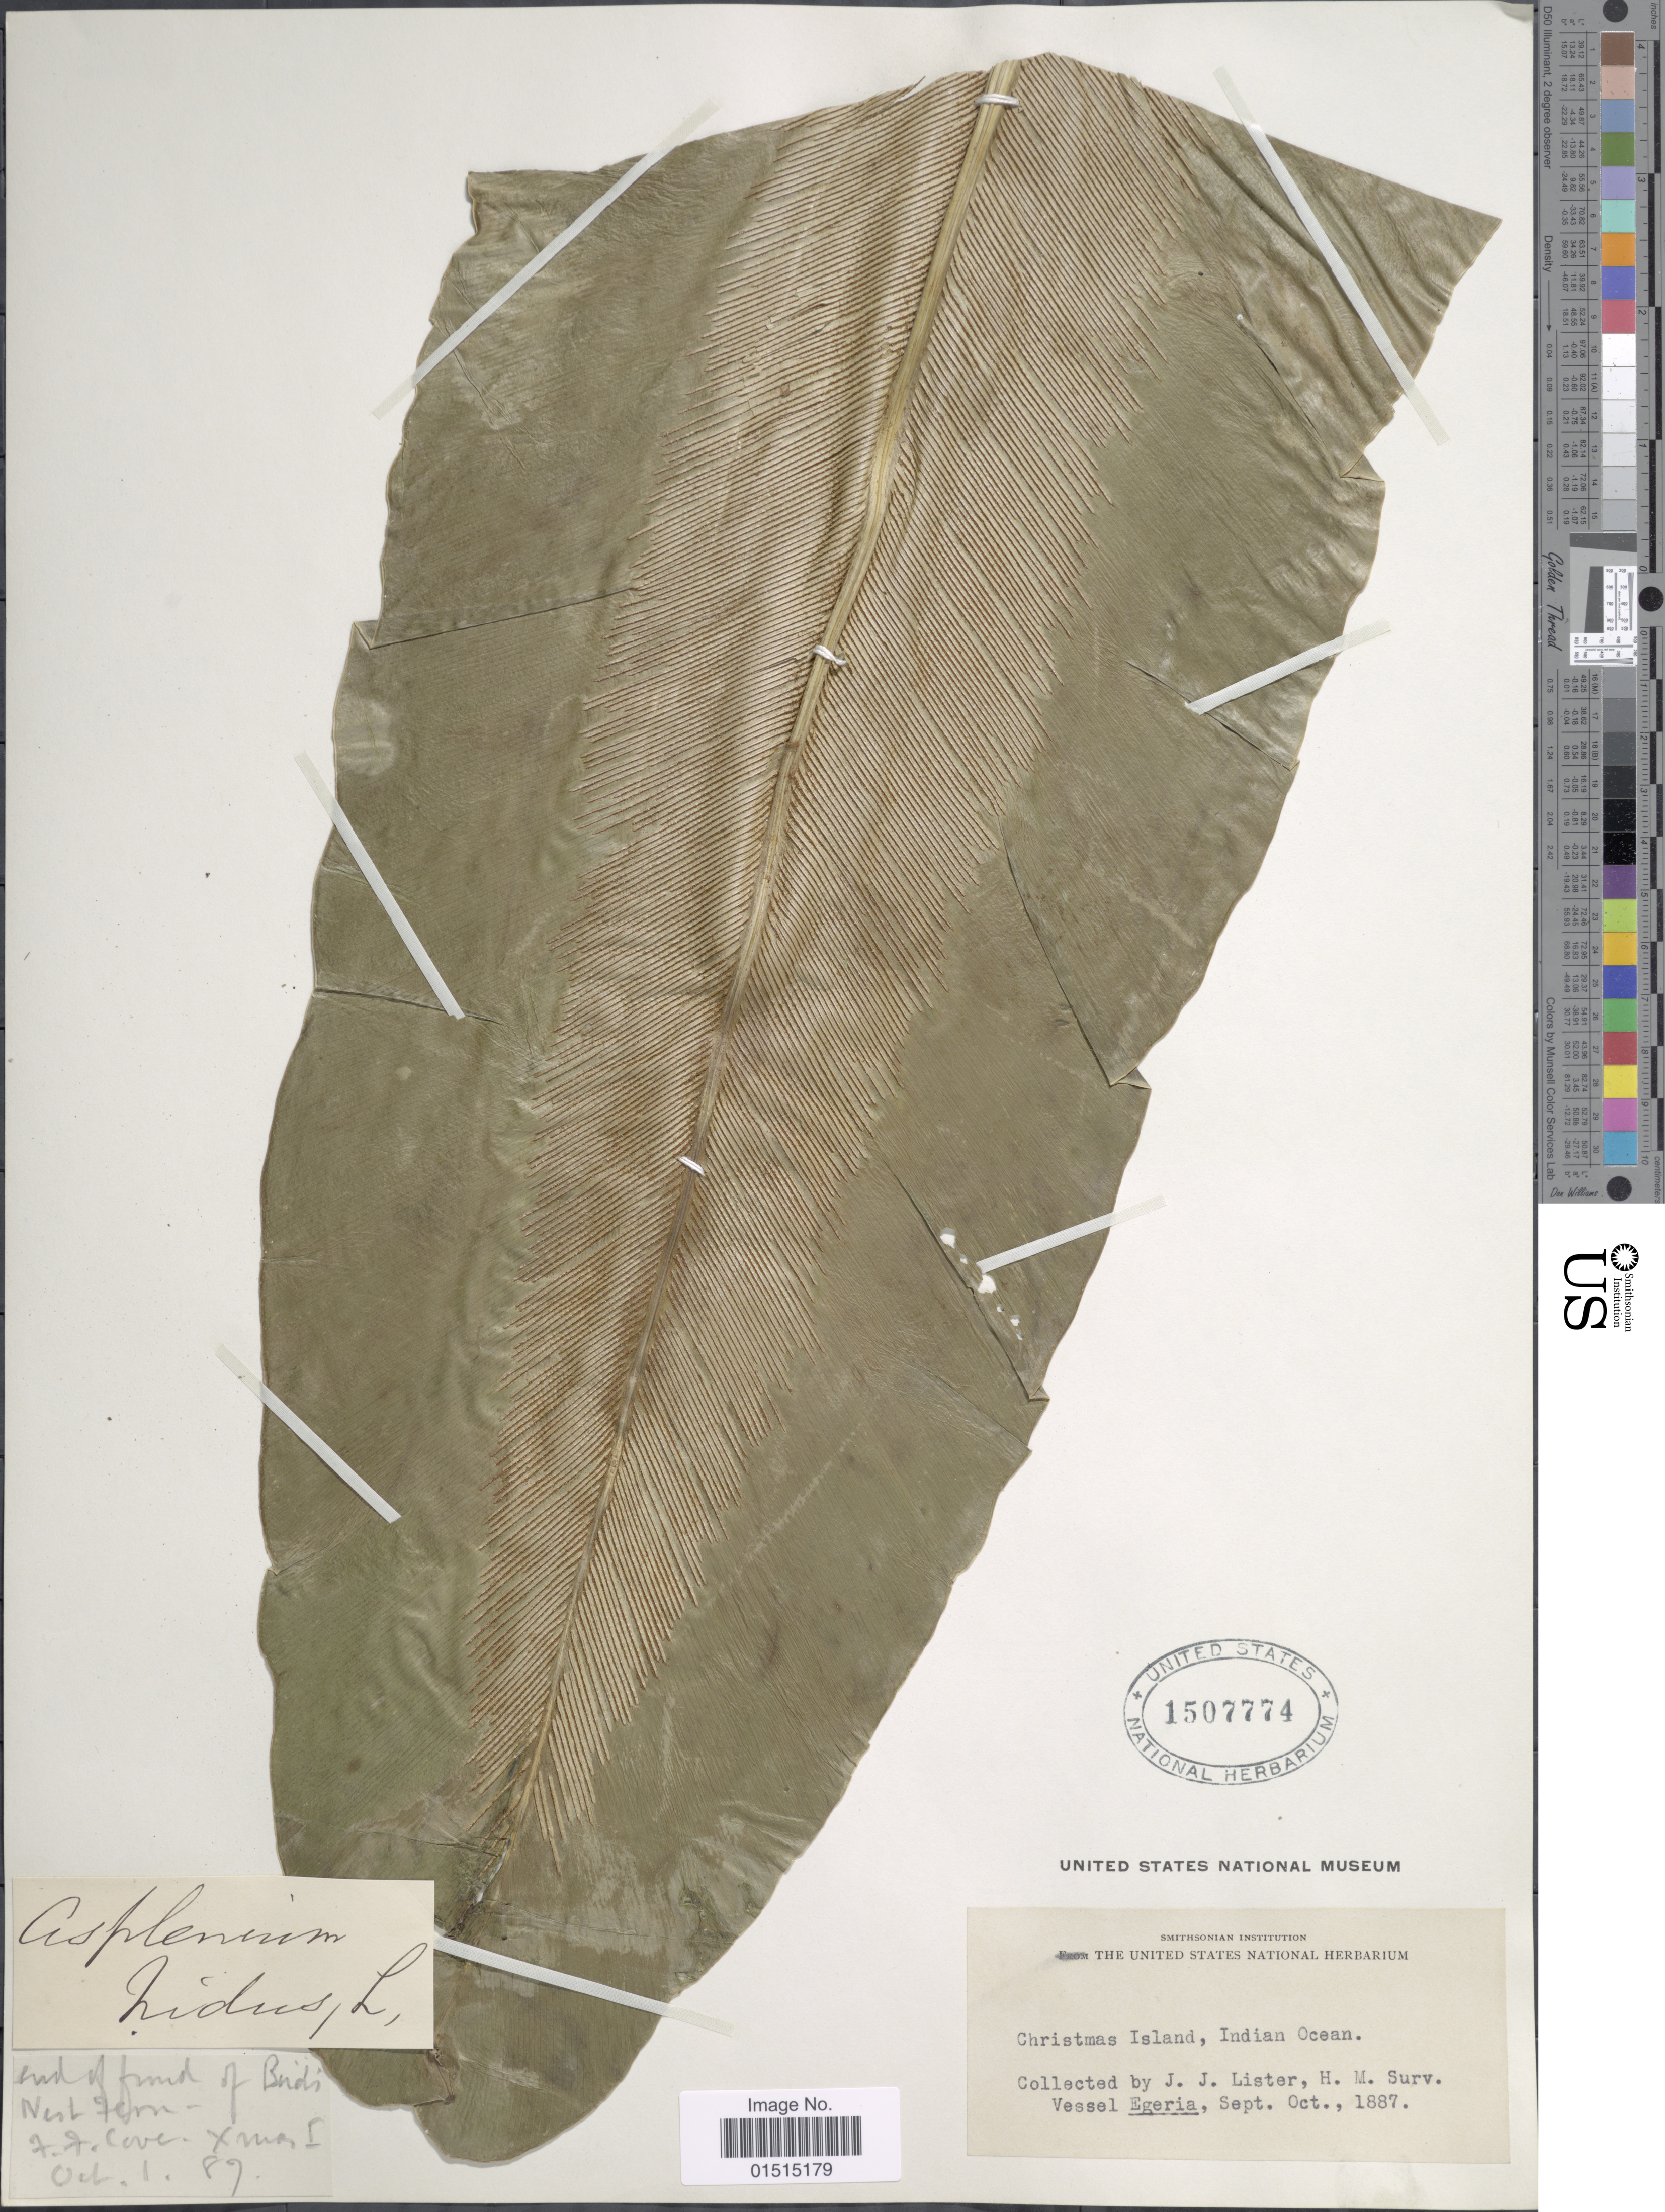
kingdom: Plantae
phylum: Tracheophyta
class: Polypodiopsida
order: Polypodiales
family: Aspleniaceae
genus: Asplenium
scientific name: Asplenium nidus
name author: L.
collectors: J. Lister & H. Surv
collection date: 1887-09/1887-10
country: Australia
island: Christmas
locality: Christmas Island, Indian Ocean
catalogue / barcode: US 1507774